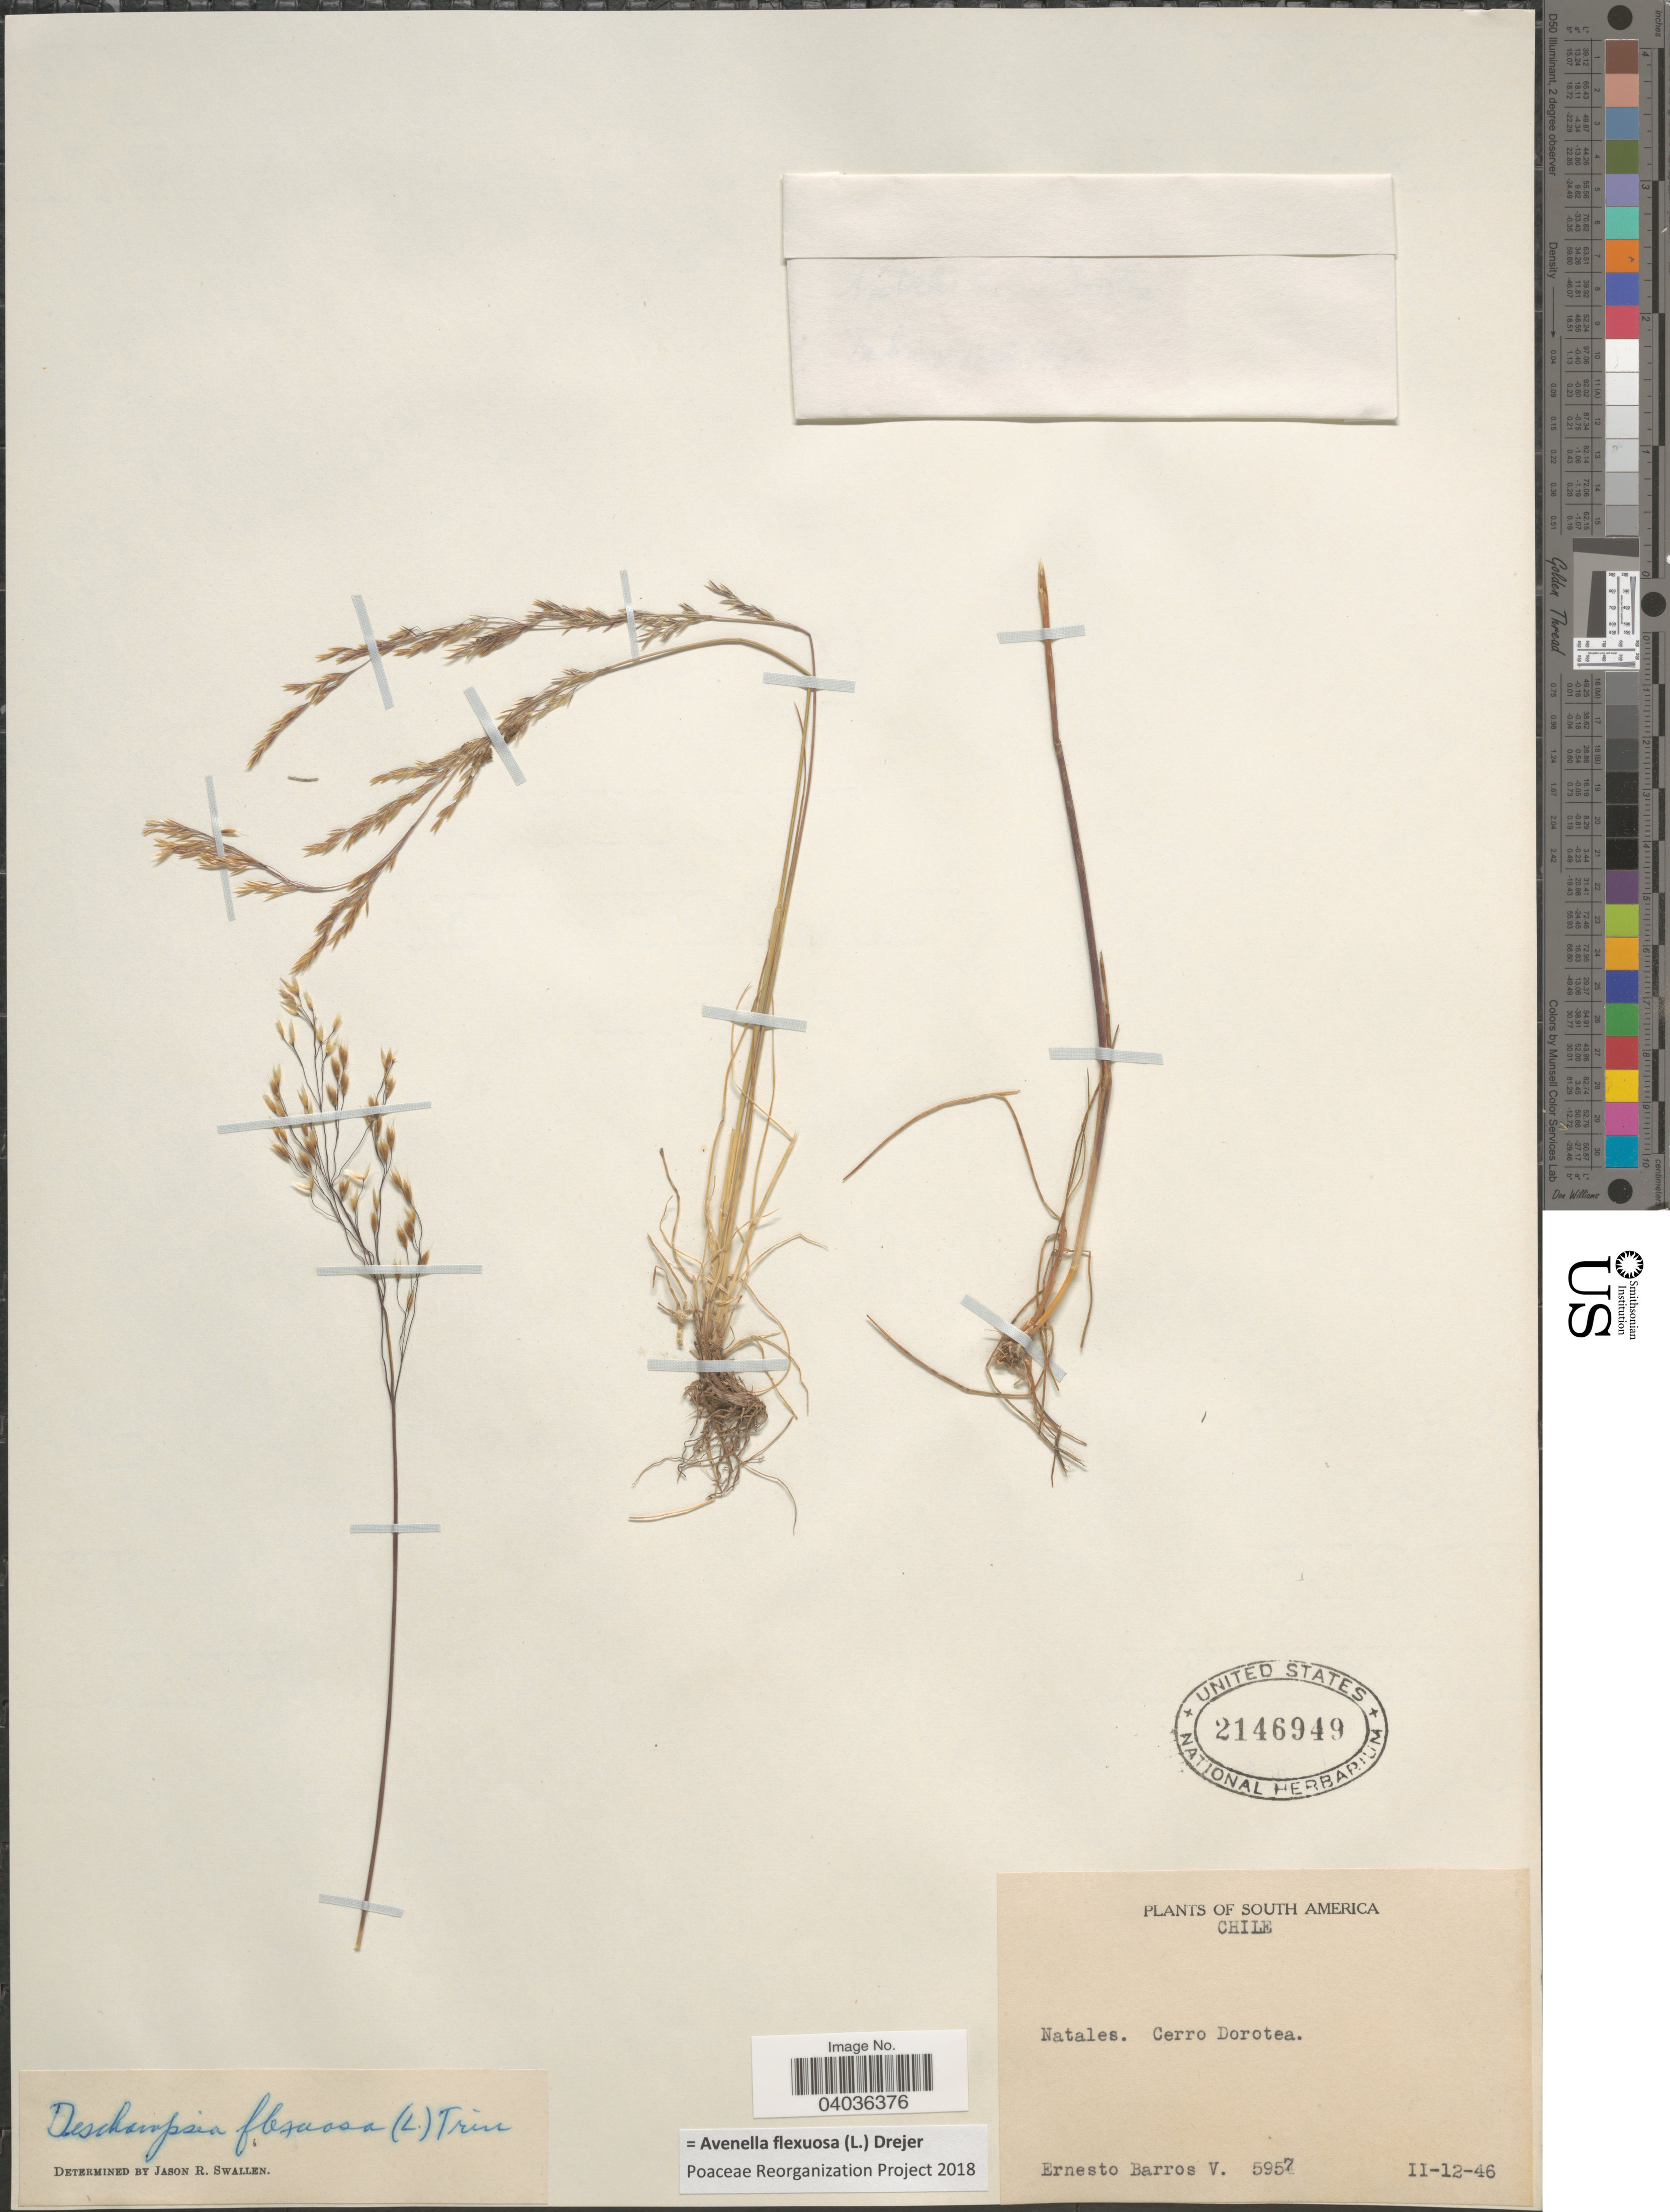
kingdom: Plantae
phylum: Tracheophyta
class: Liliopsida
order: Poales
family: Poaceae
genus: Avenella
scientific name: Avenella flexuosa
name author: (L.) Drejer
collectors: E. Barros V.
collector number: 5957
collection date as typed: Transcribed d/m/y: 12/1/46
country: Chile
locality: Natales. Cerro Dorotea.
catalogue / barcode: US 2146949